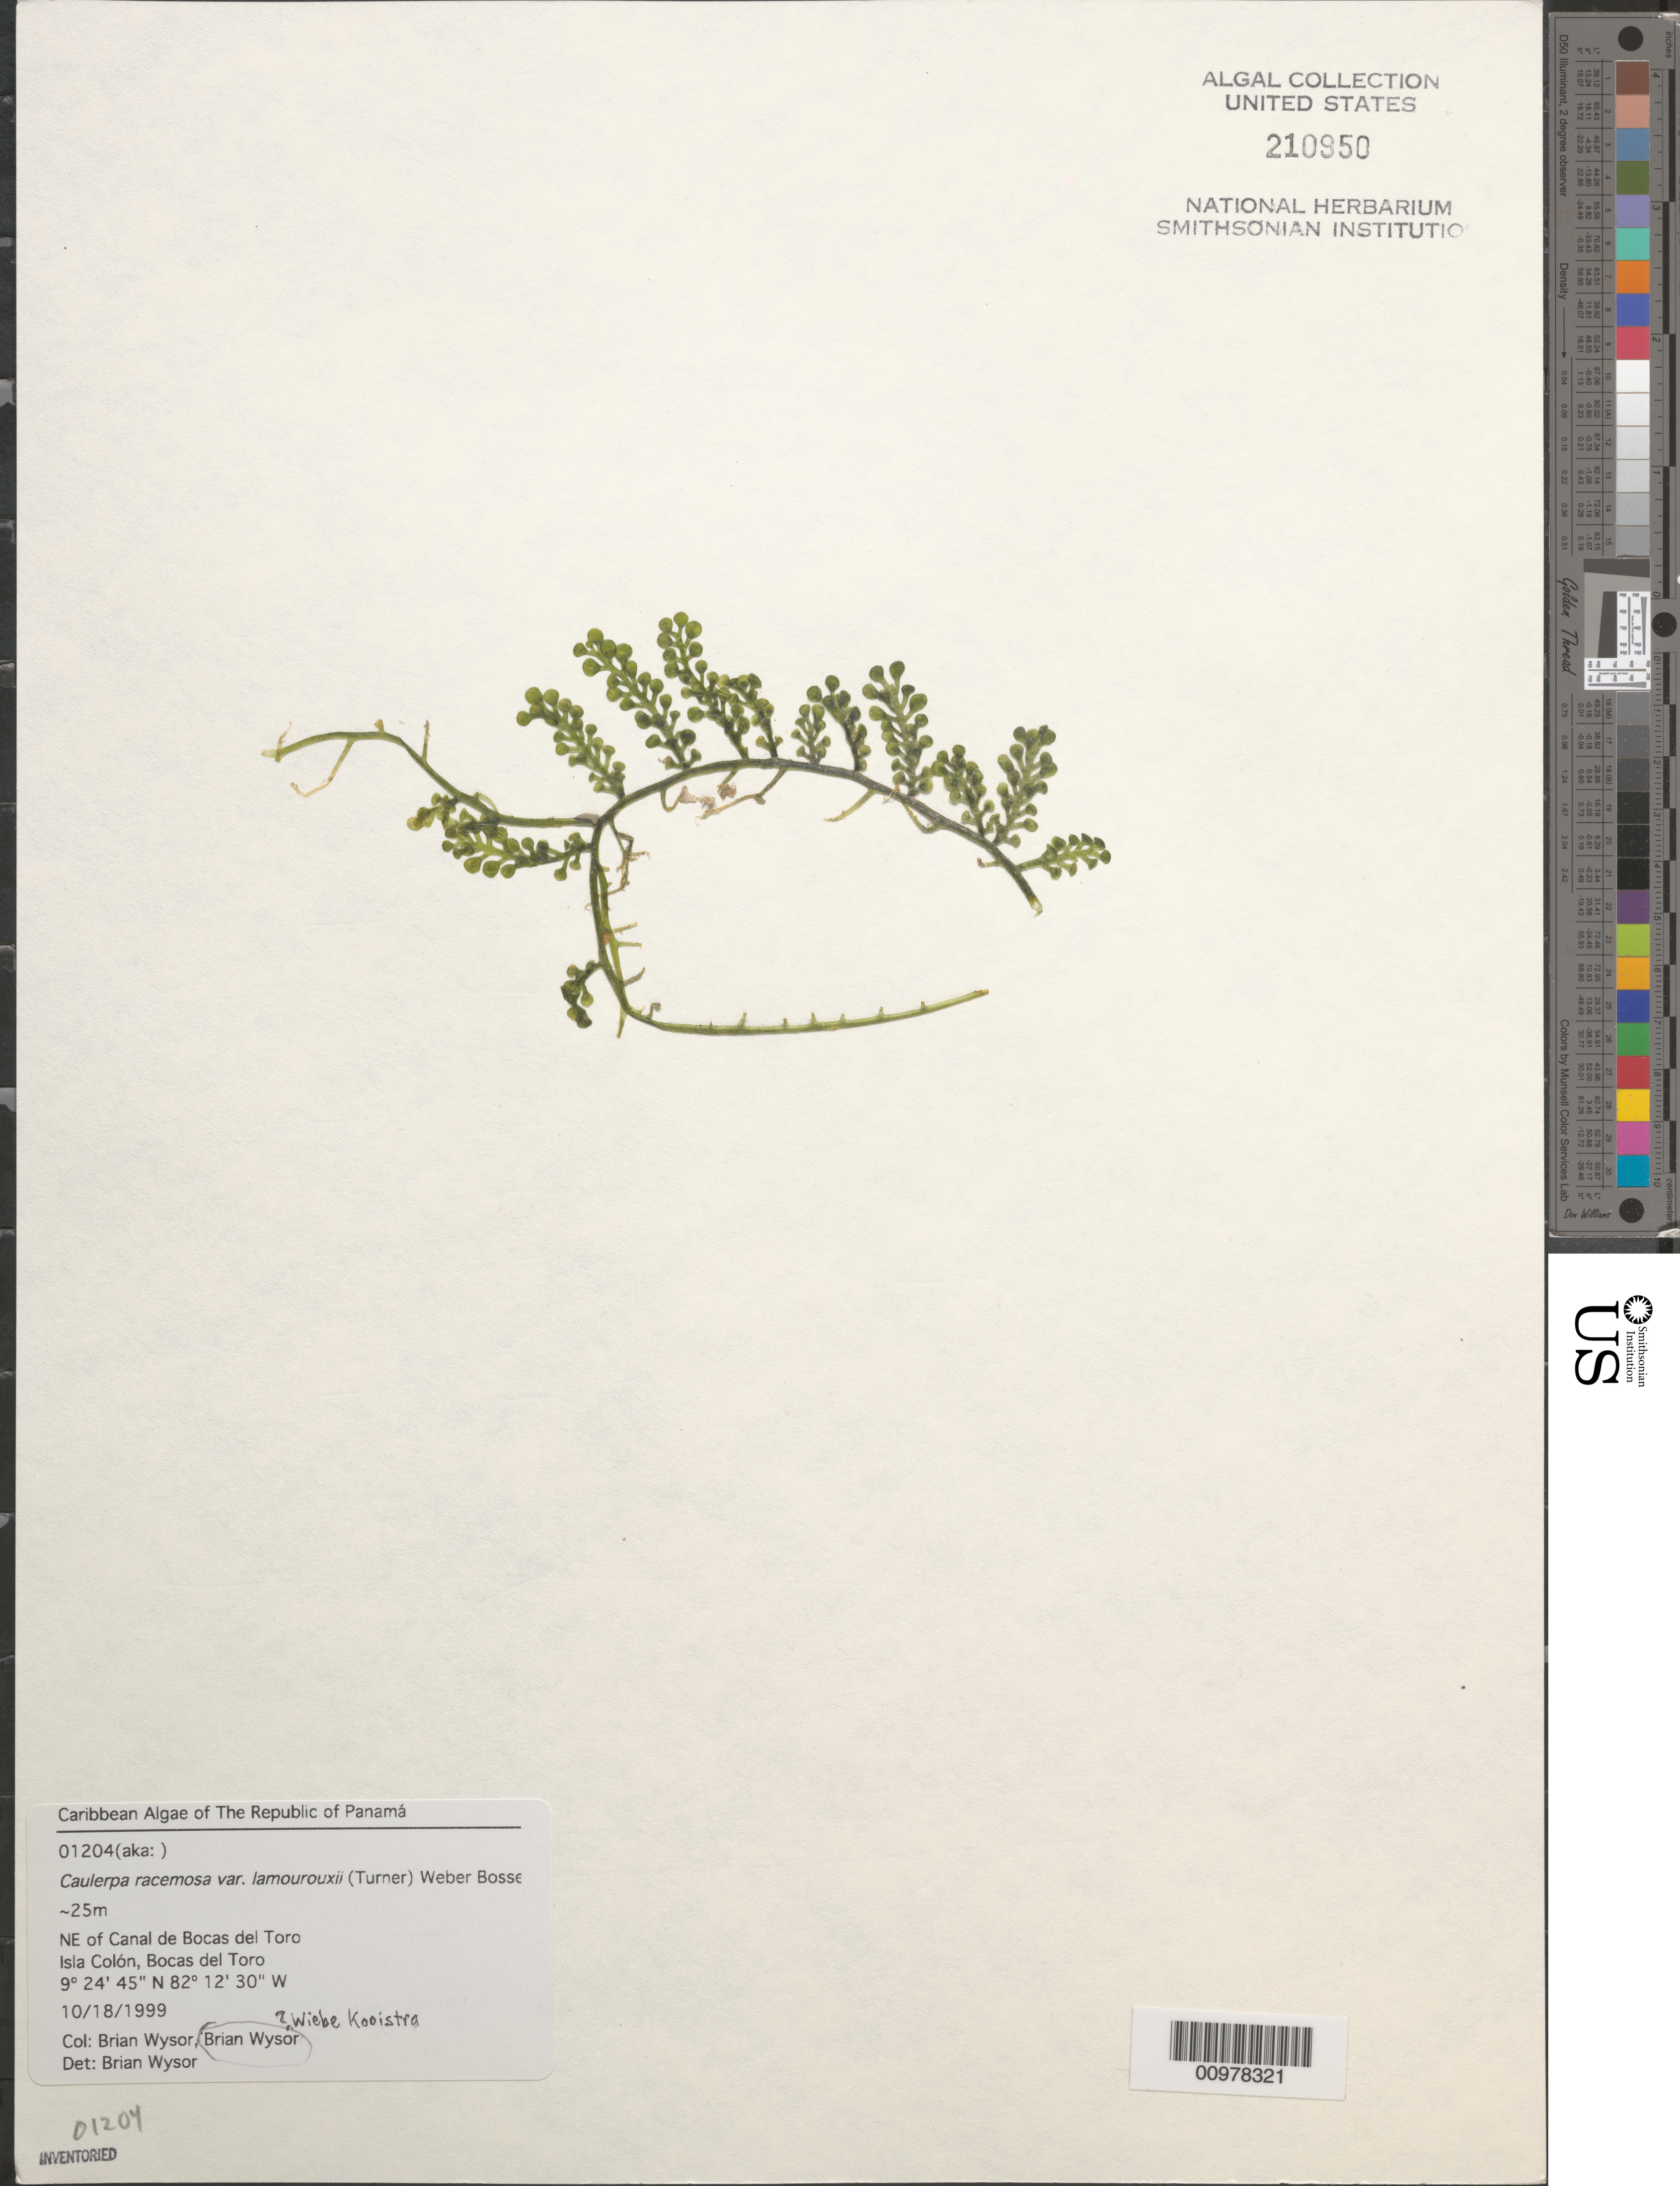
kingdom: Plantae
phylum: Chlorophyta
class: Ulvophyceae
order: Bryopsidales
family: Caulerpaceae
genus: Caulerpa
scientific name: Caulerpa racemosa var. lamourouxii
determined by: Wysor, B.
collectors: B. Wysor & W. Kooistra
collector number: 01204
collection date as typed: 18 Oct 1999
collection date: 1999-10-18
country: Panama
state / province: Bocas del Toro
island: Colón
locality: Northeast of Canal de Bocas del Toro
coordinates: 9 24' 45" N, 82 12' 30" W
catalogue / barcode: US 210950